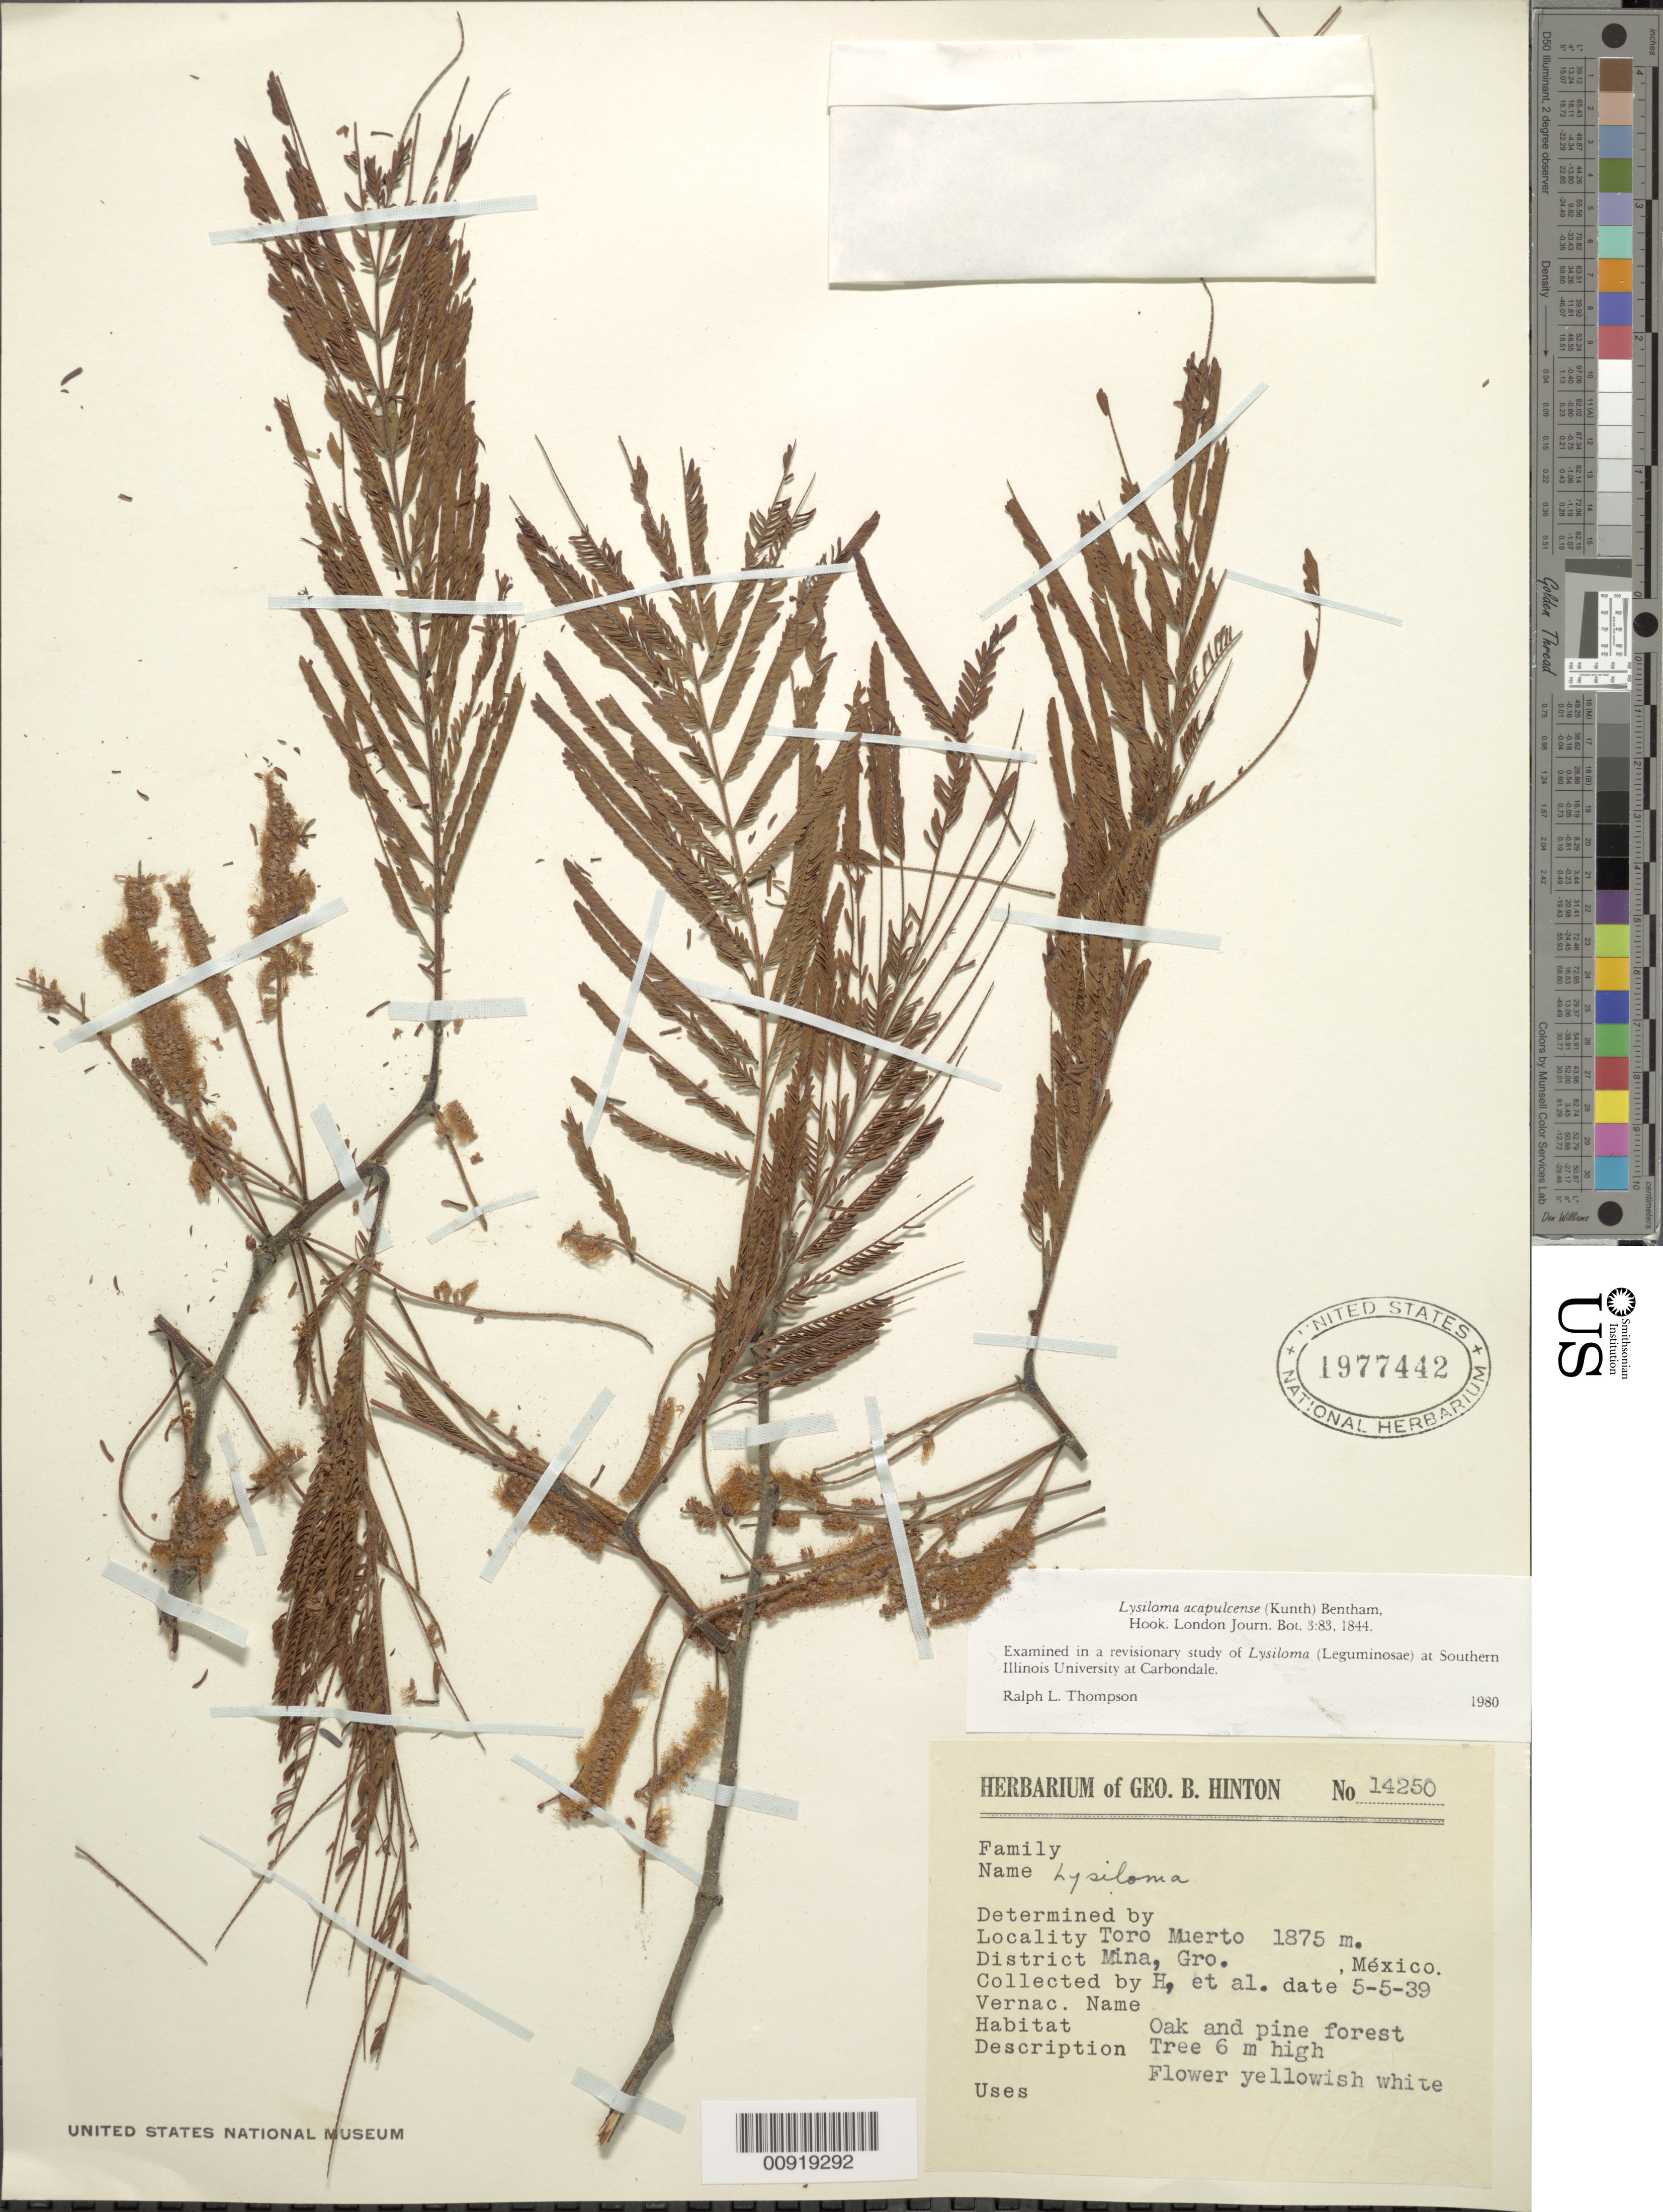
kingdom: Plantae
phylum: Tracheophyta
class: Magnoliopsida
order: Fabales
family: Fabaceae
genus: Lysiloma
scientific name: Lysiloma acapulcense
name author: (Kunth) Benth.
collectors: G. B. Hinton & et al.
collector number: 14250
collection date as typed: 05 May 1939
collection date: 1939-05-05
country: Mexico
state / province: Guerrero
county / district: Mina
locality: Toro Muerto, District Mina, Guerrero.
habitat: Oak and pine forest.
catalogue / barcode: US 1977442